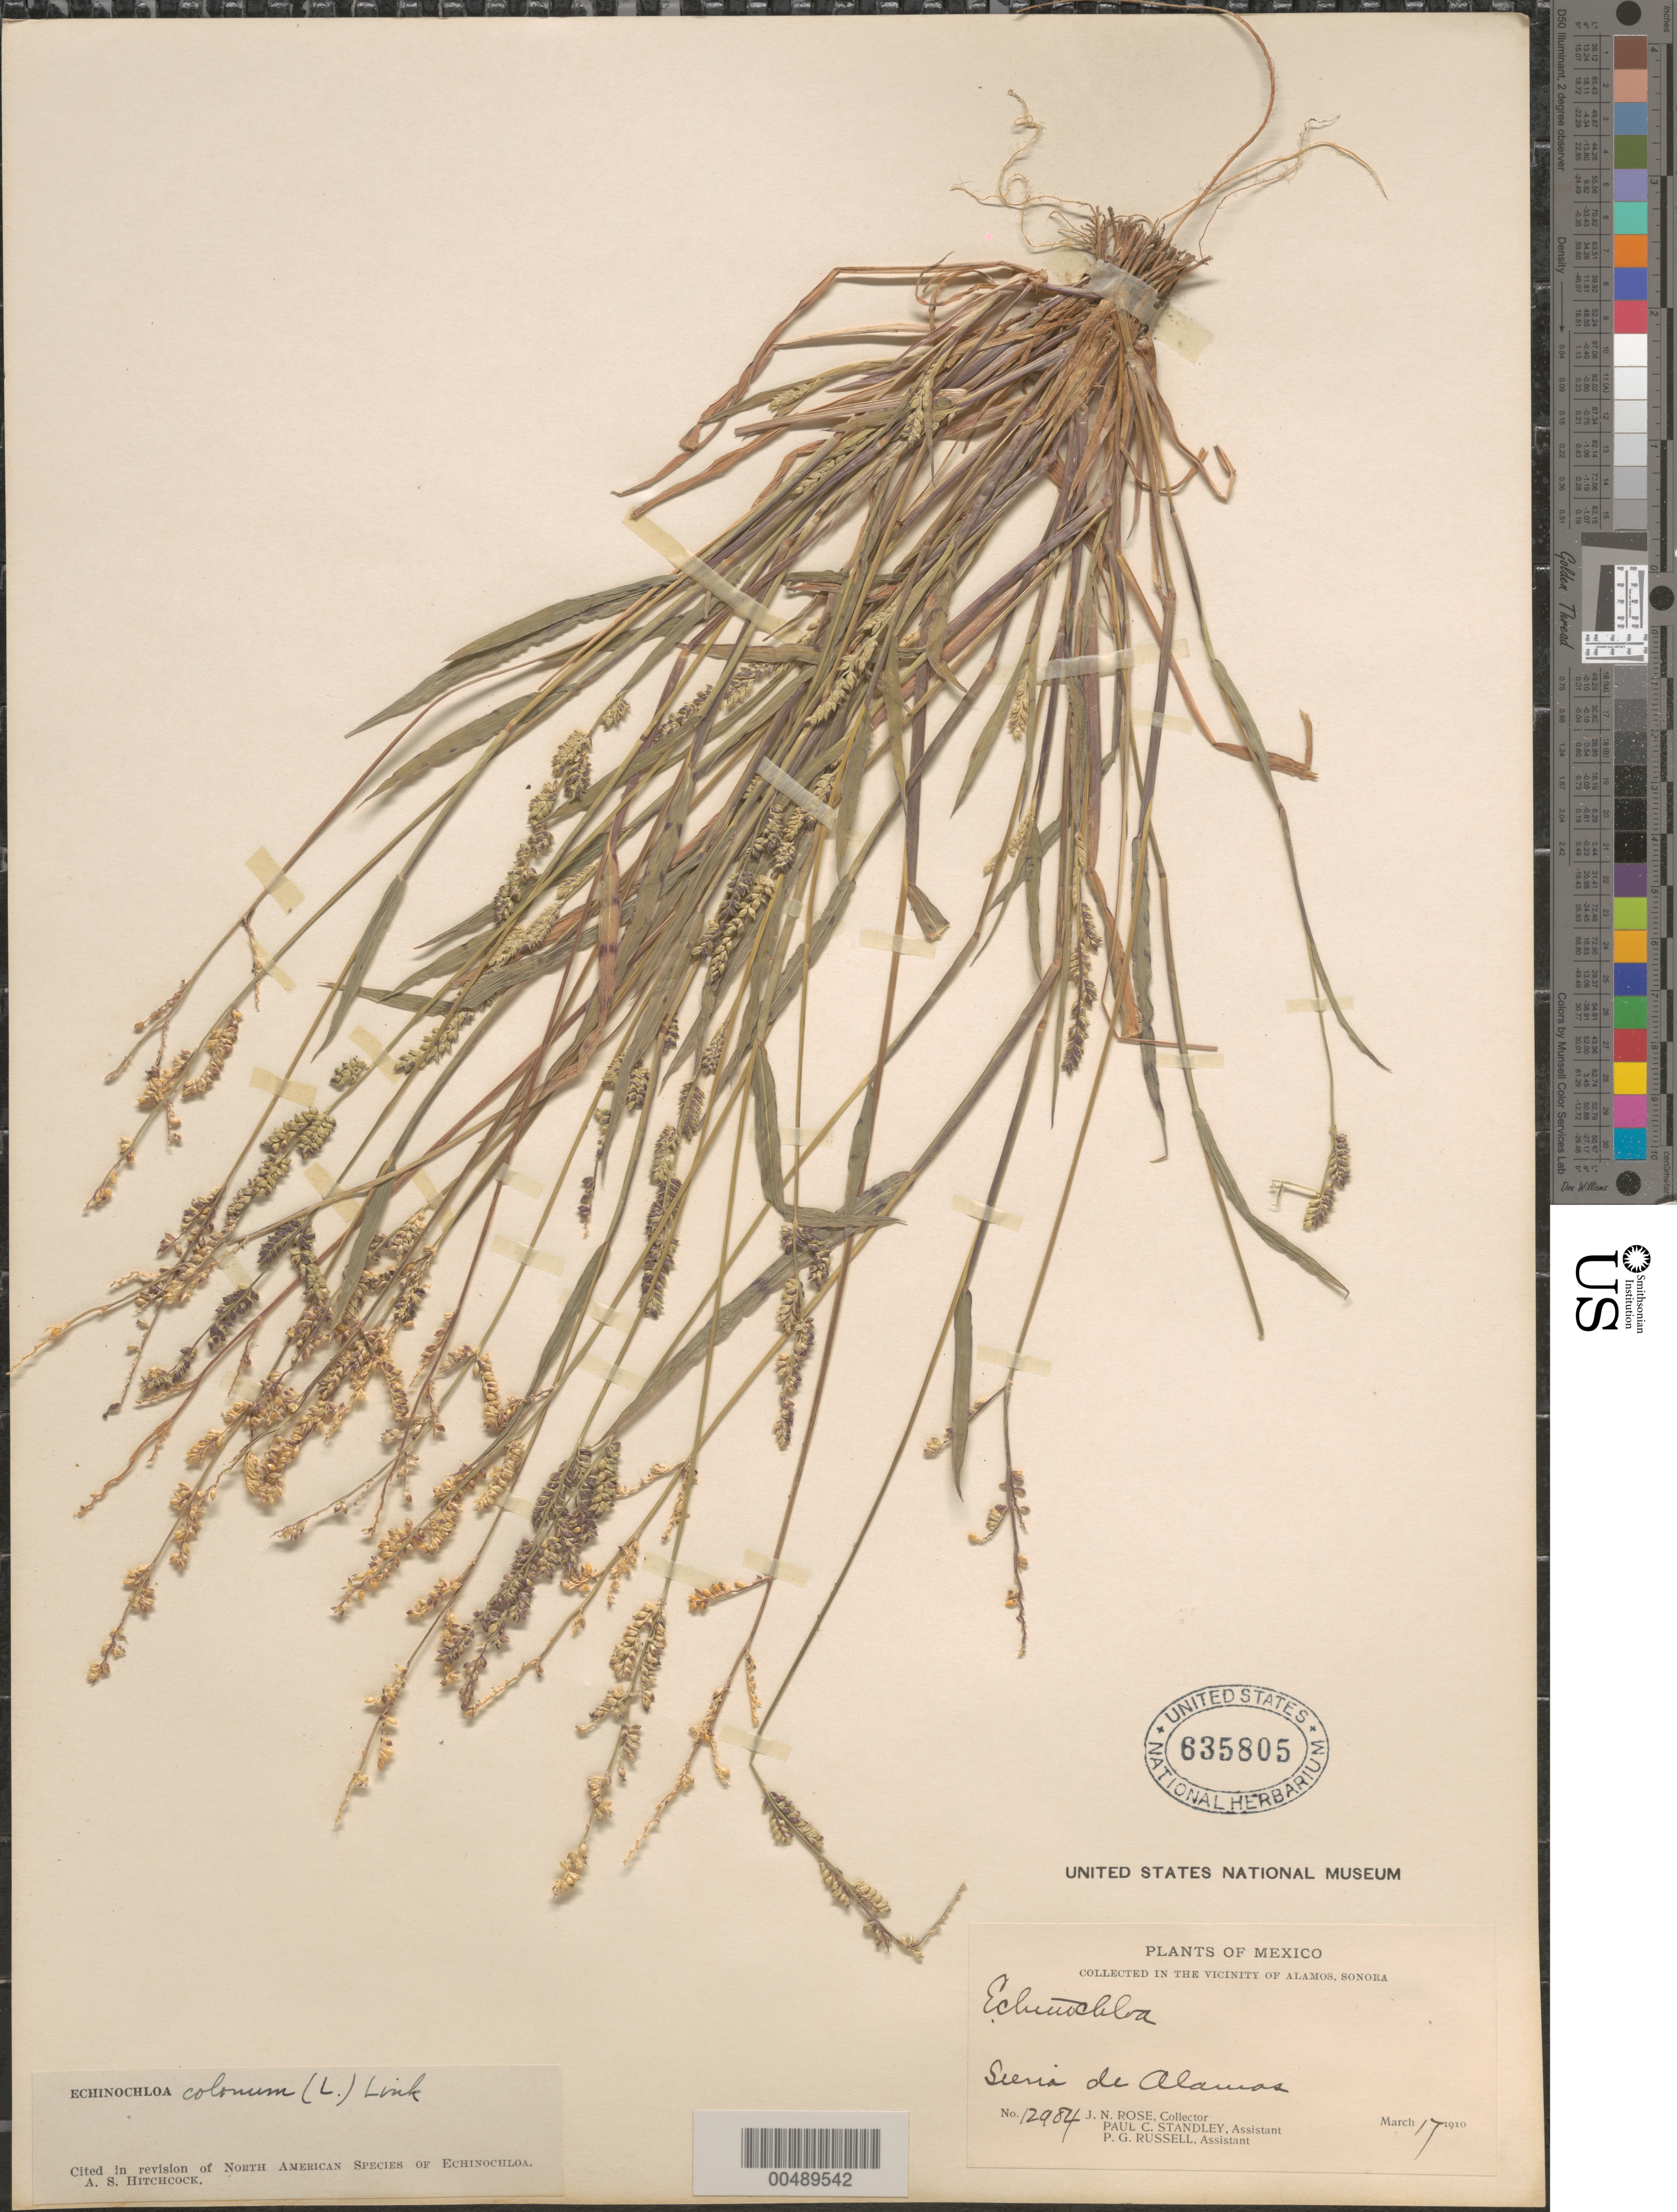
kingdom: Plantae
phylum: Tracheophyta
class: Liliopsida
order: Poales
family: Poaceae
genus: Echinochloa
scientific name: Echinochloa colona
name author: (L.) Link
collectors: J. N. Rose, P. C. Standley & P. G. Russell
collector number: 12984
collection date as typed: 17 Mar 1910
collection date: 1910-03-17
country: Mexico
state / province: Sonora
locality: Vicinity of Alamos, Sierra de Alamos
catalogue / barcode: US 635805